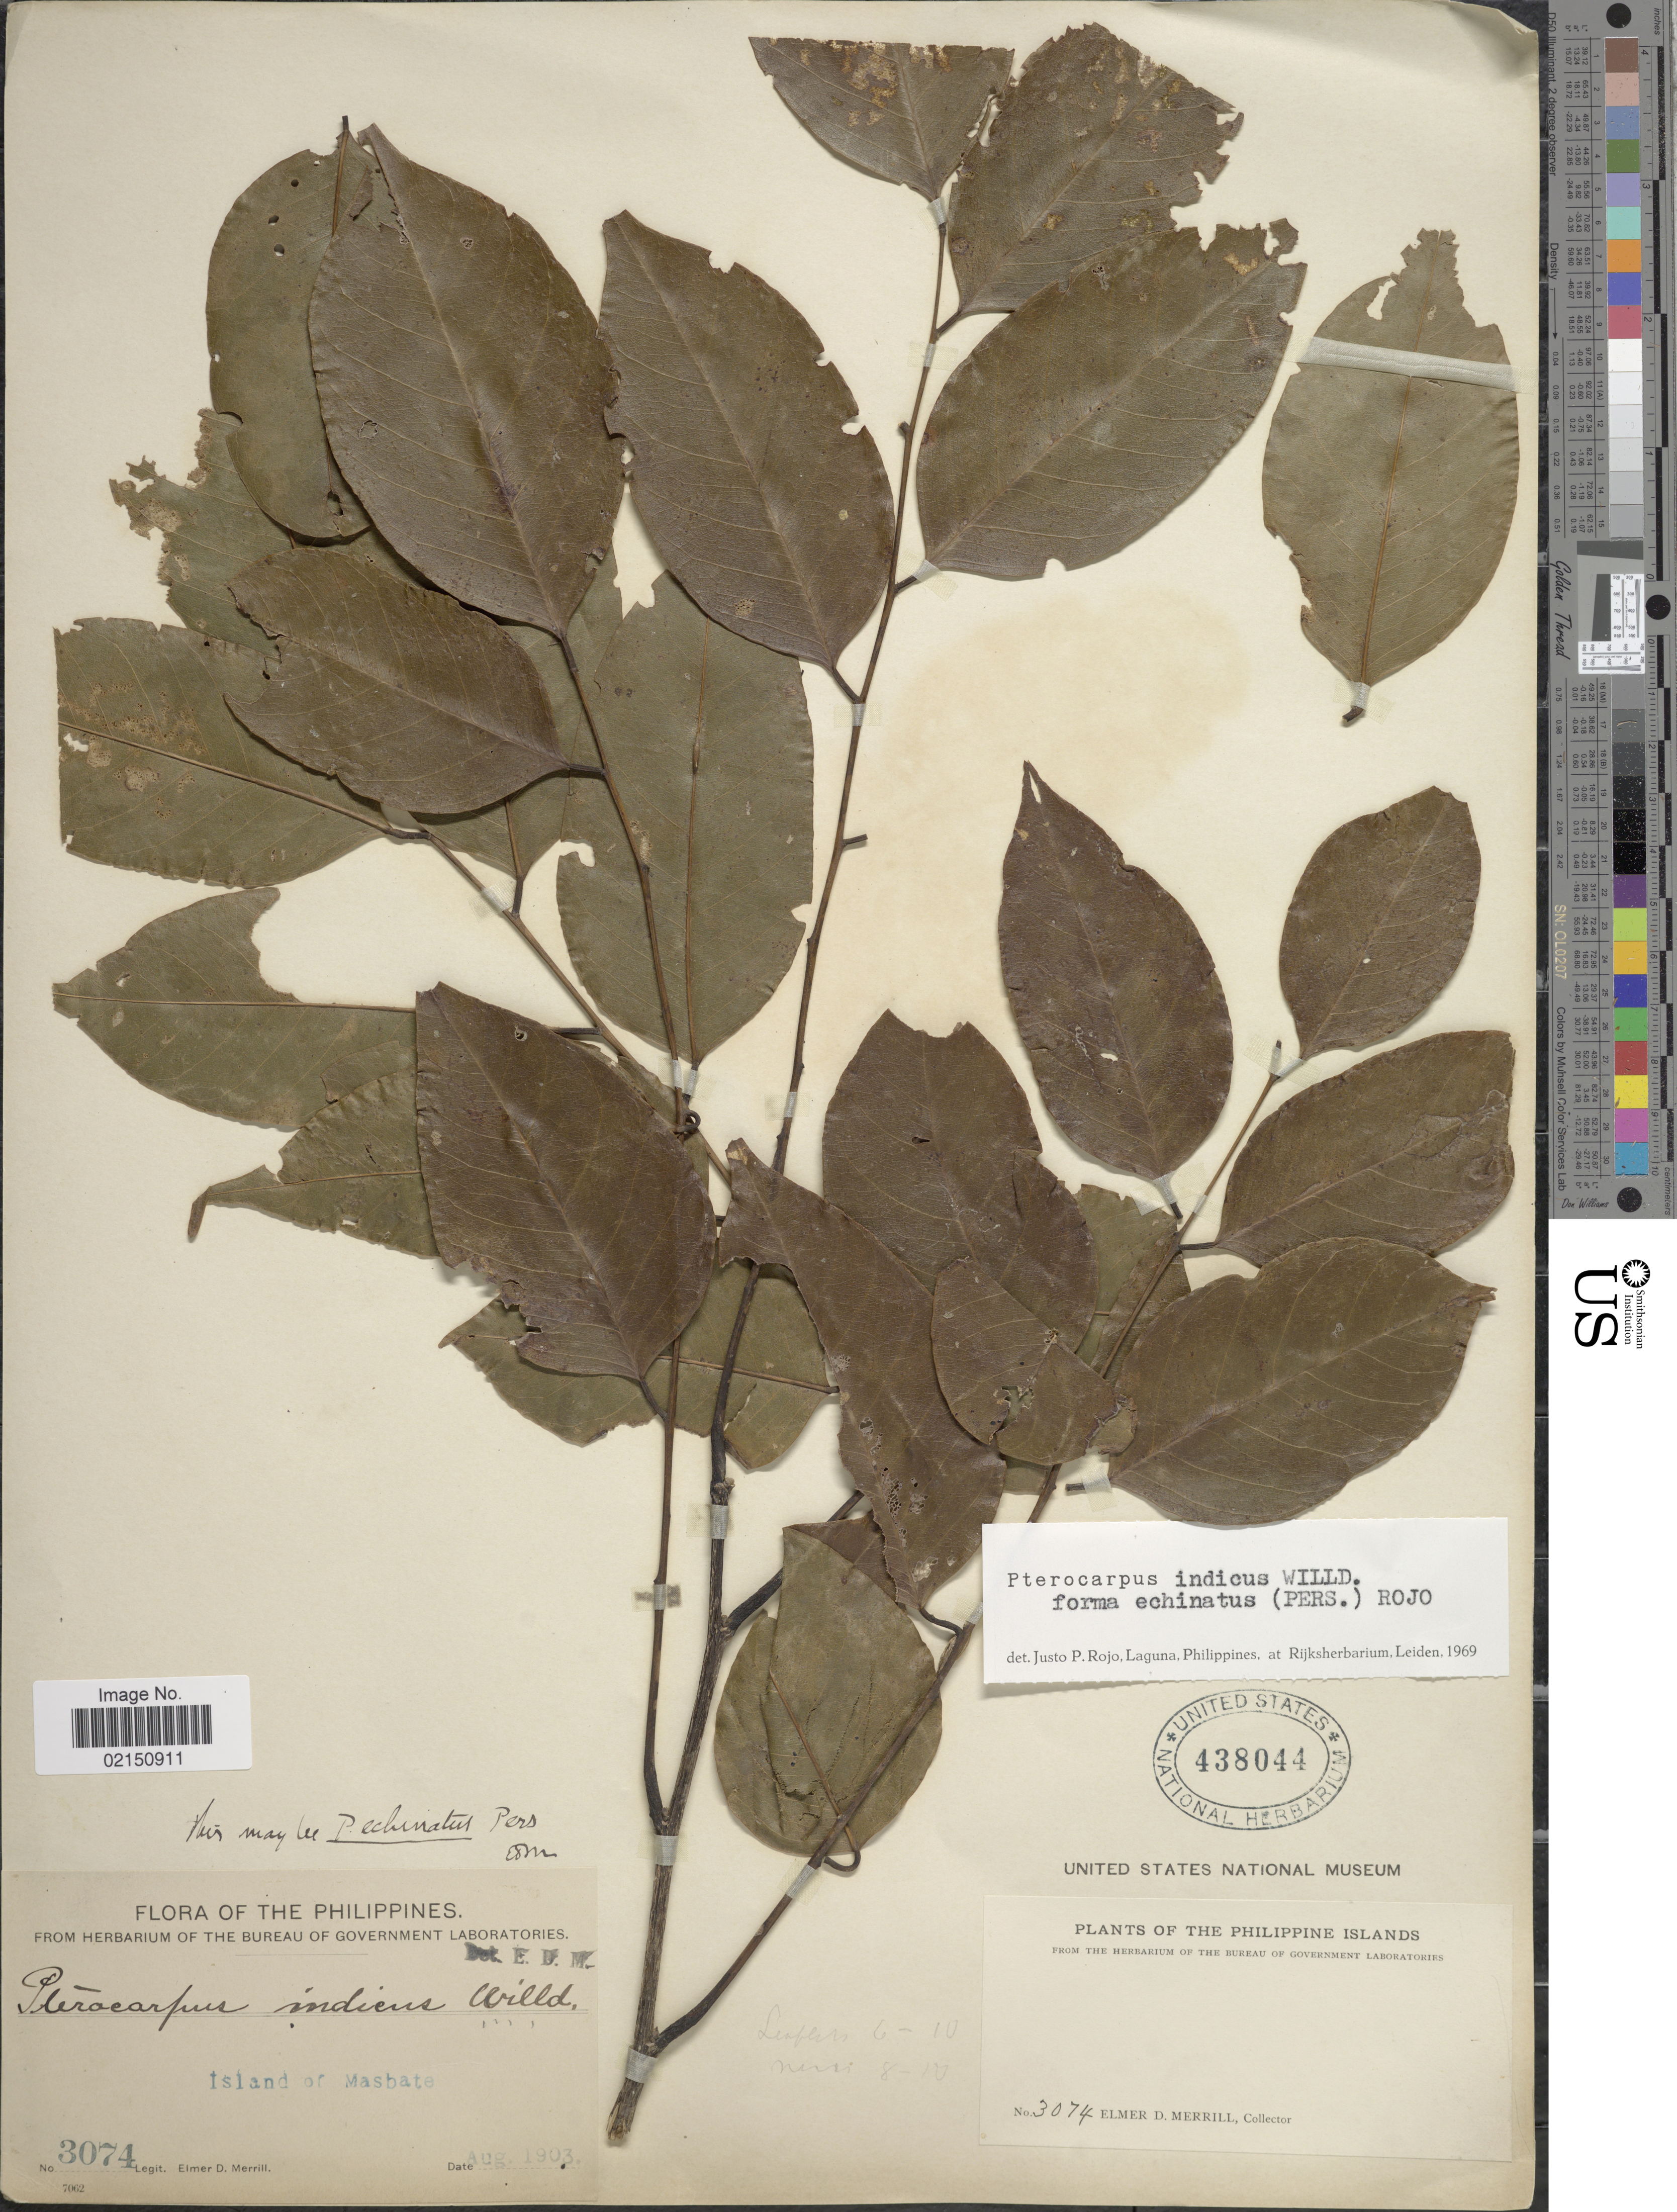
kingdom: Plantae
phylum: Tracheophyta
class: Magnoliopsida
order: Fabales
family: Fabaceae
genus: Pterocarpus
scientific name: Pterocarpus echinatus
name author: Pers.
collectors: E. D. Merrill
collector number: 3074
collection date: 1903-08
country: Philippines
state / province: Bicol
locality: The Philippine Islands, Island of Masbate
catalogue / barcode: US 438044